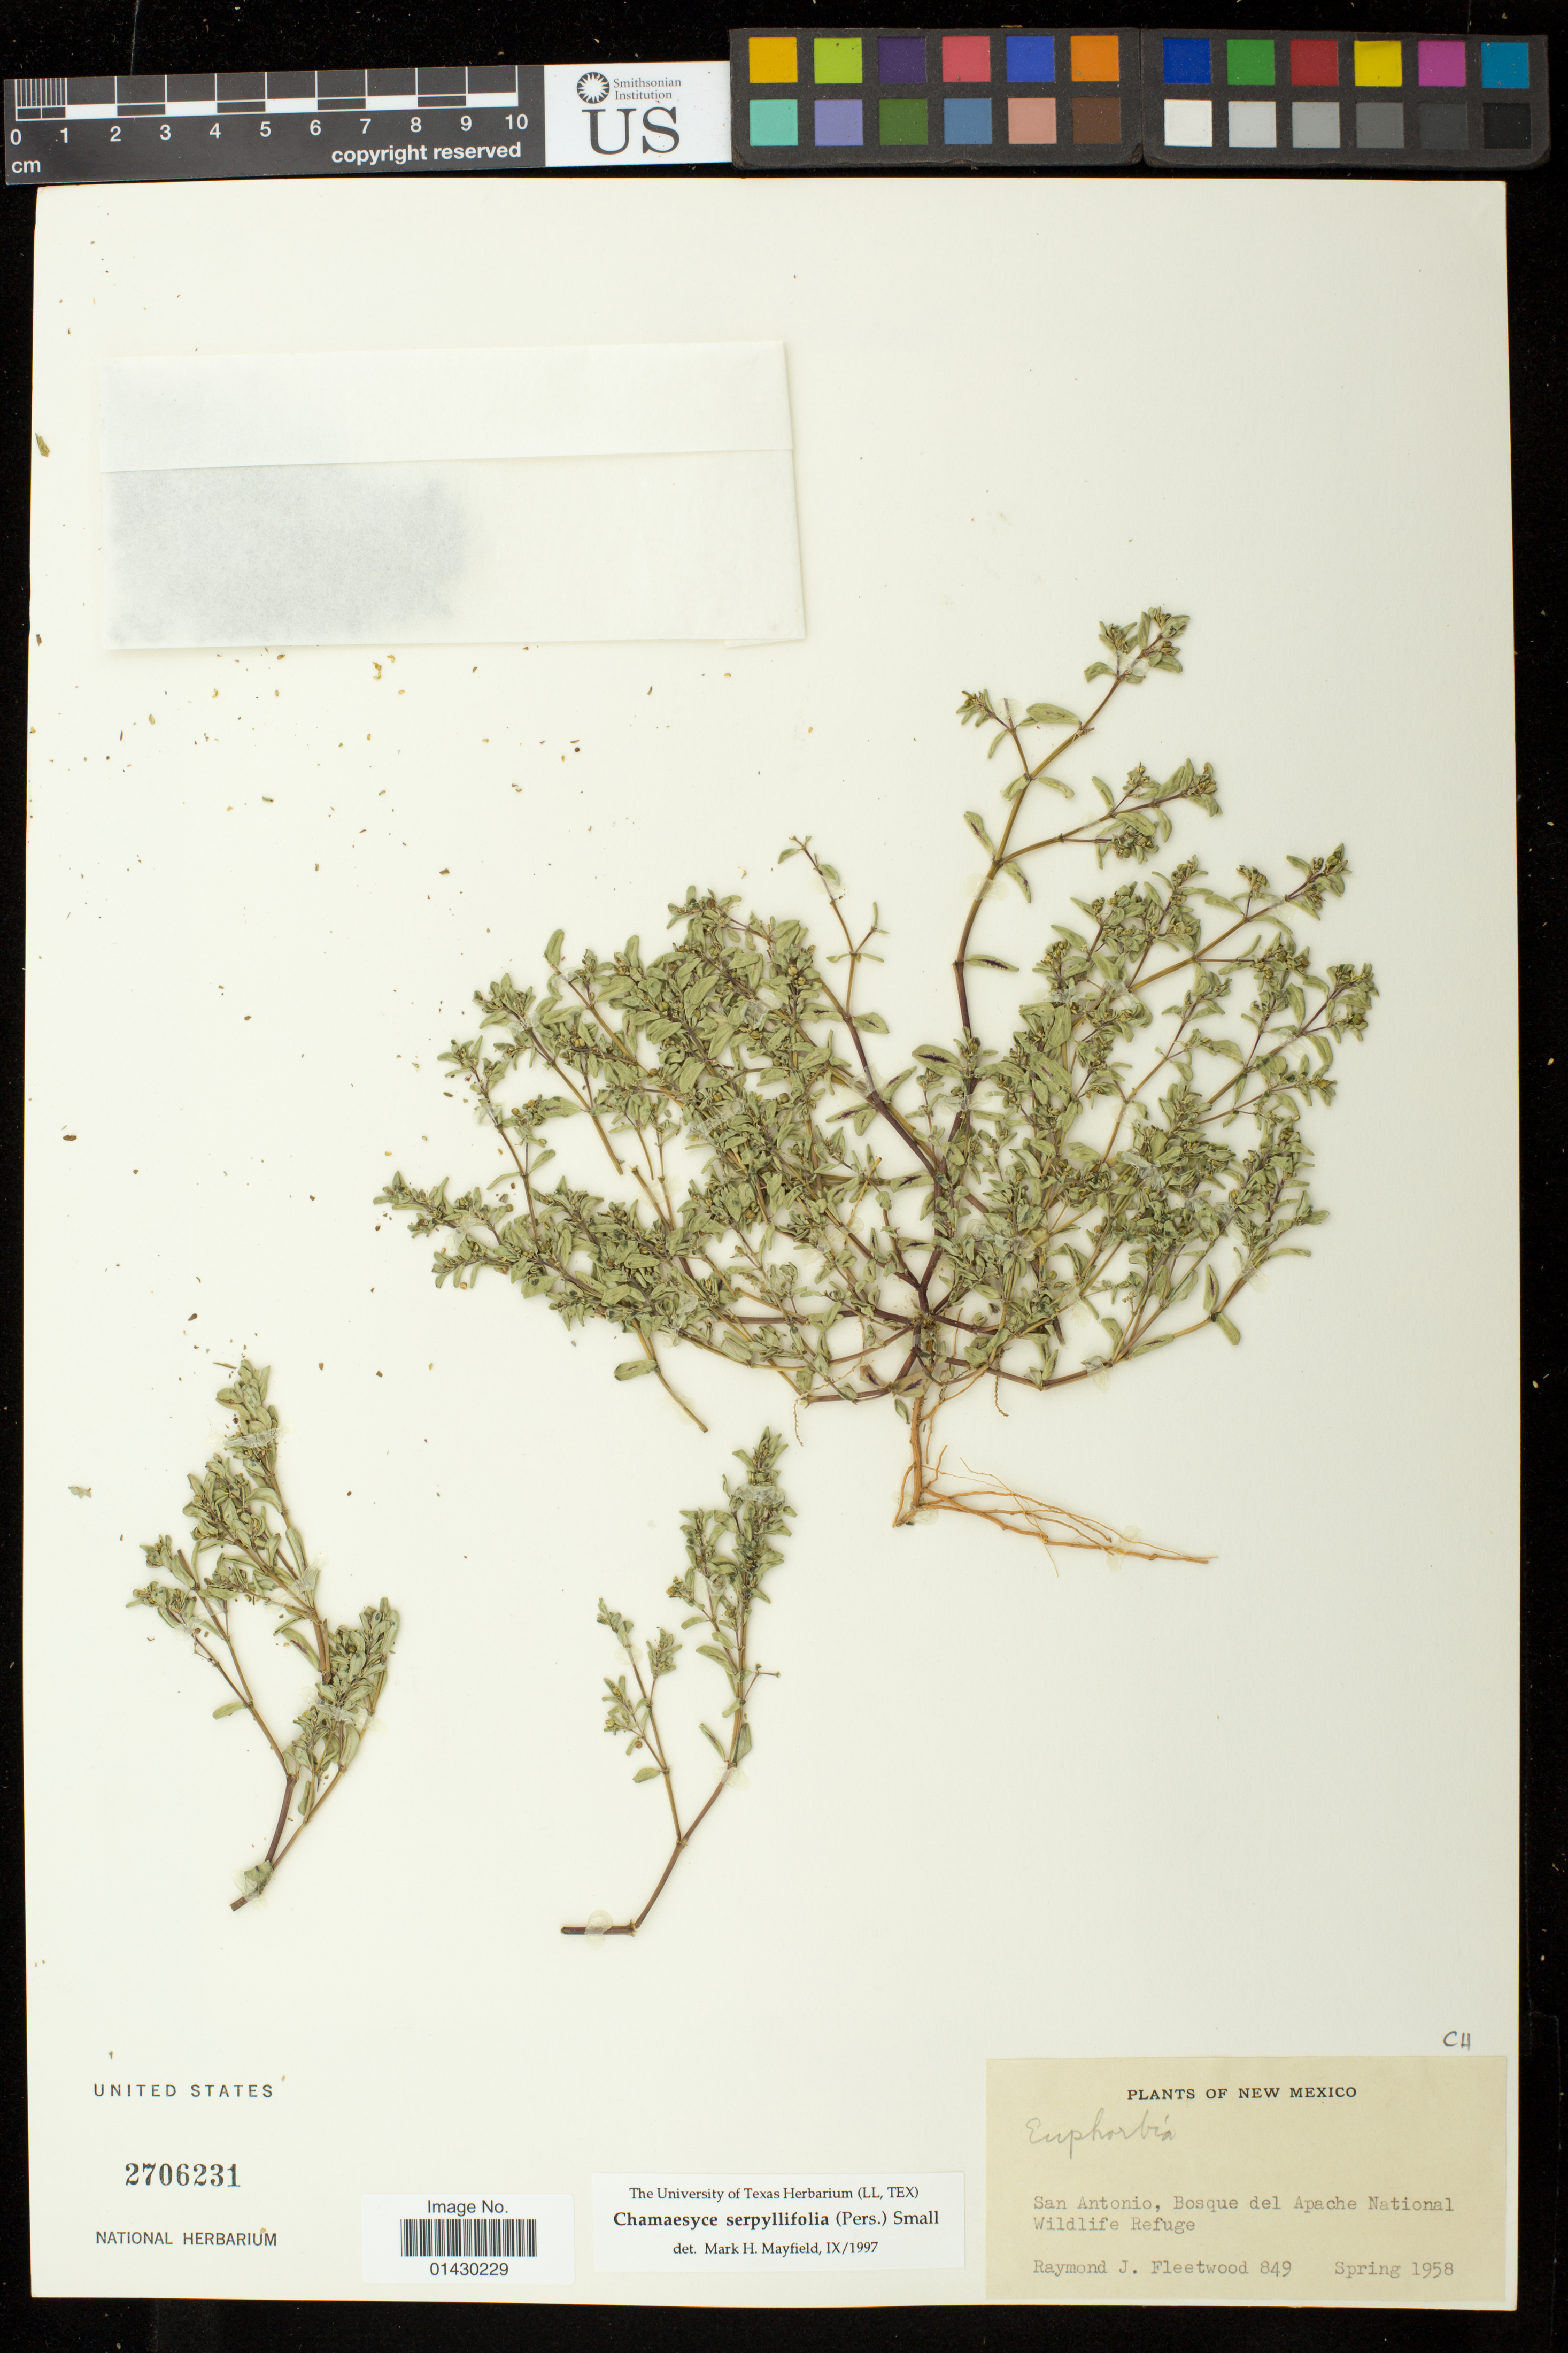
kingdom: Plantae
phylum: Tracheophyta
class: Magnoliopsida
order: Malpighiales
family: Euphorbiaceae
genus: Euphorbia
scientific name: Euphorbia serpillifolia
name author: Pers.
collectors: R. J. Fleetwood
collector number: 849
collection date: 1958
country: United States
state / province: New Mexico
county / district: Socorro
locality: San Antonio, Bosque del Apache National Wildlife Refuge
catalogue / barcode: US 2706231